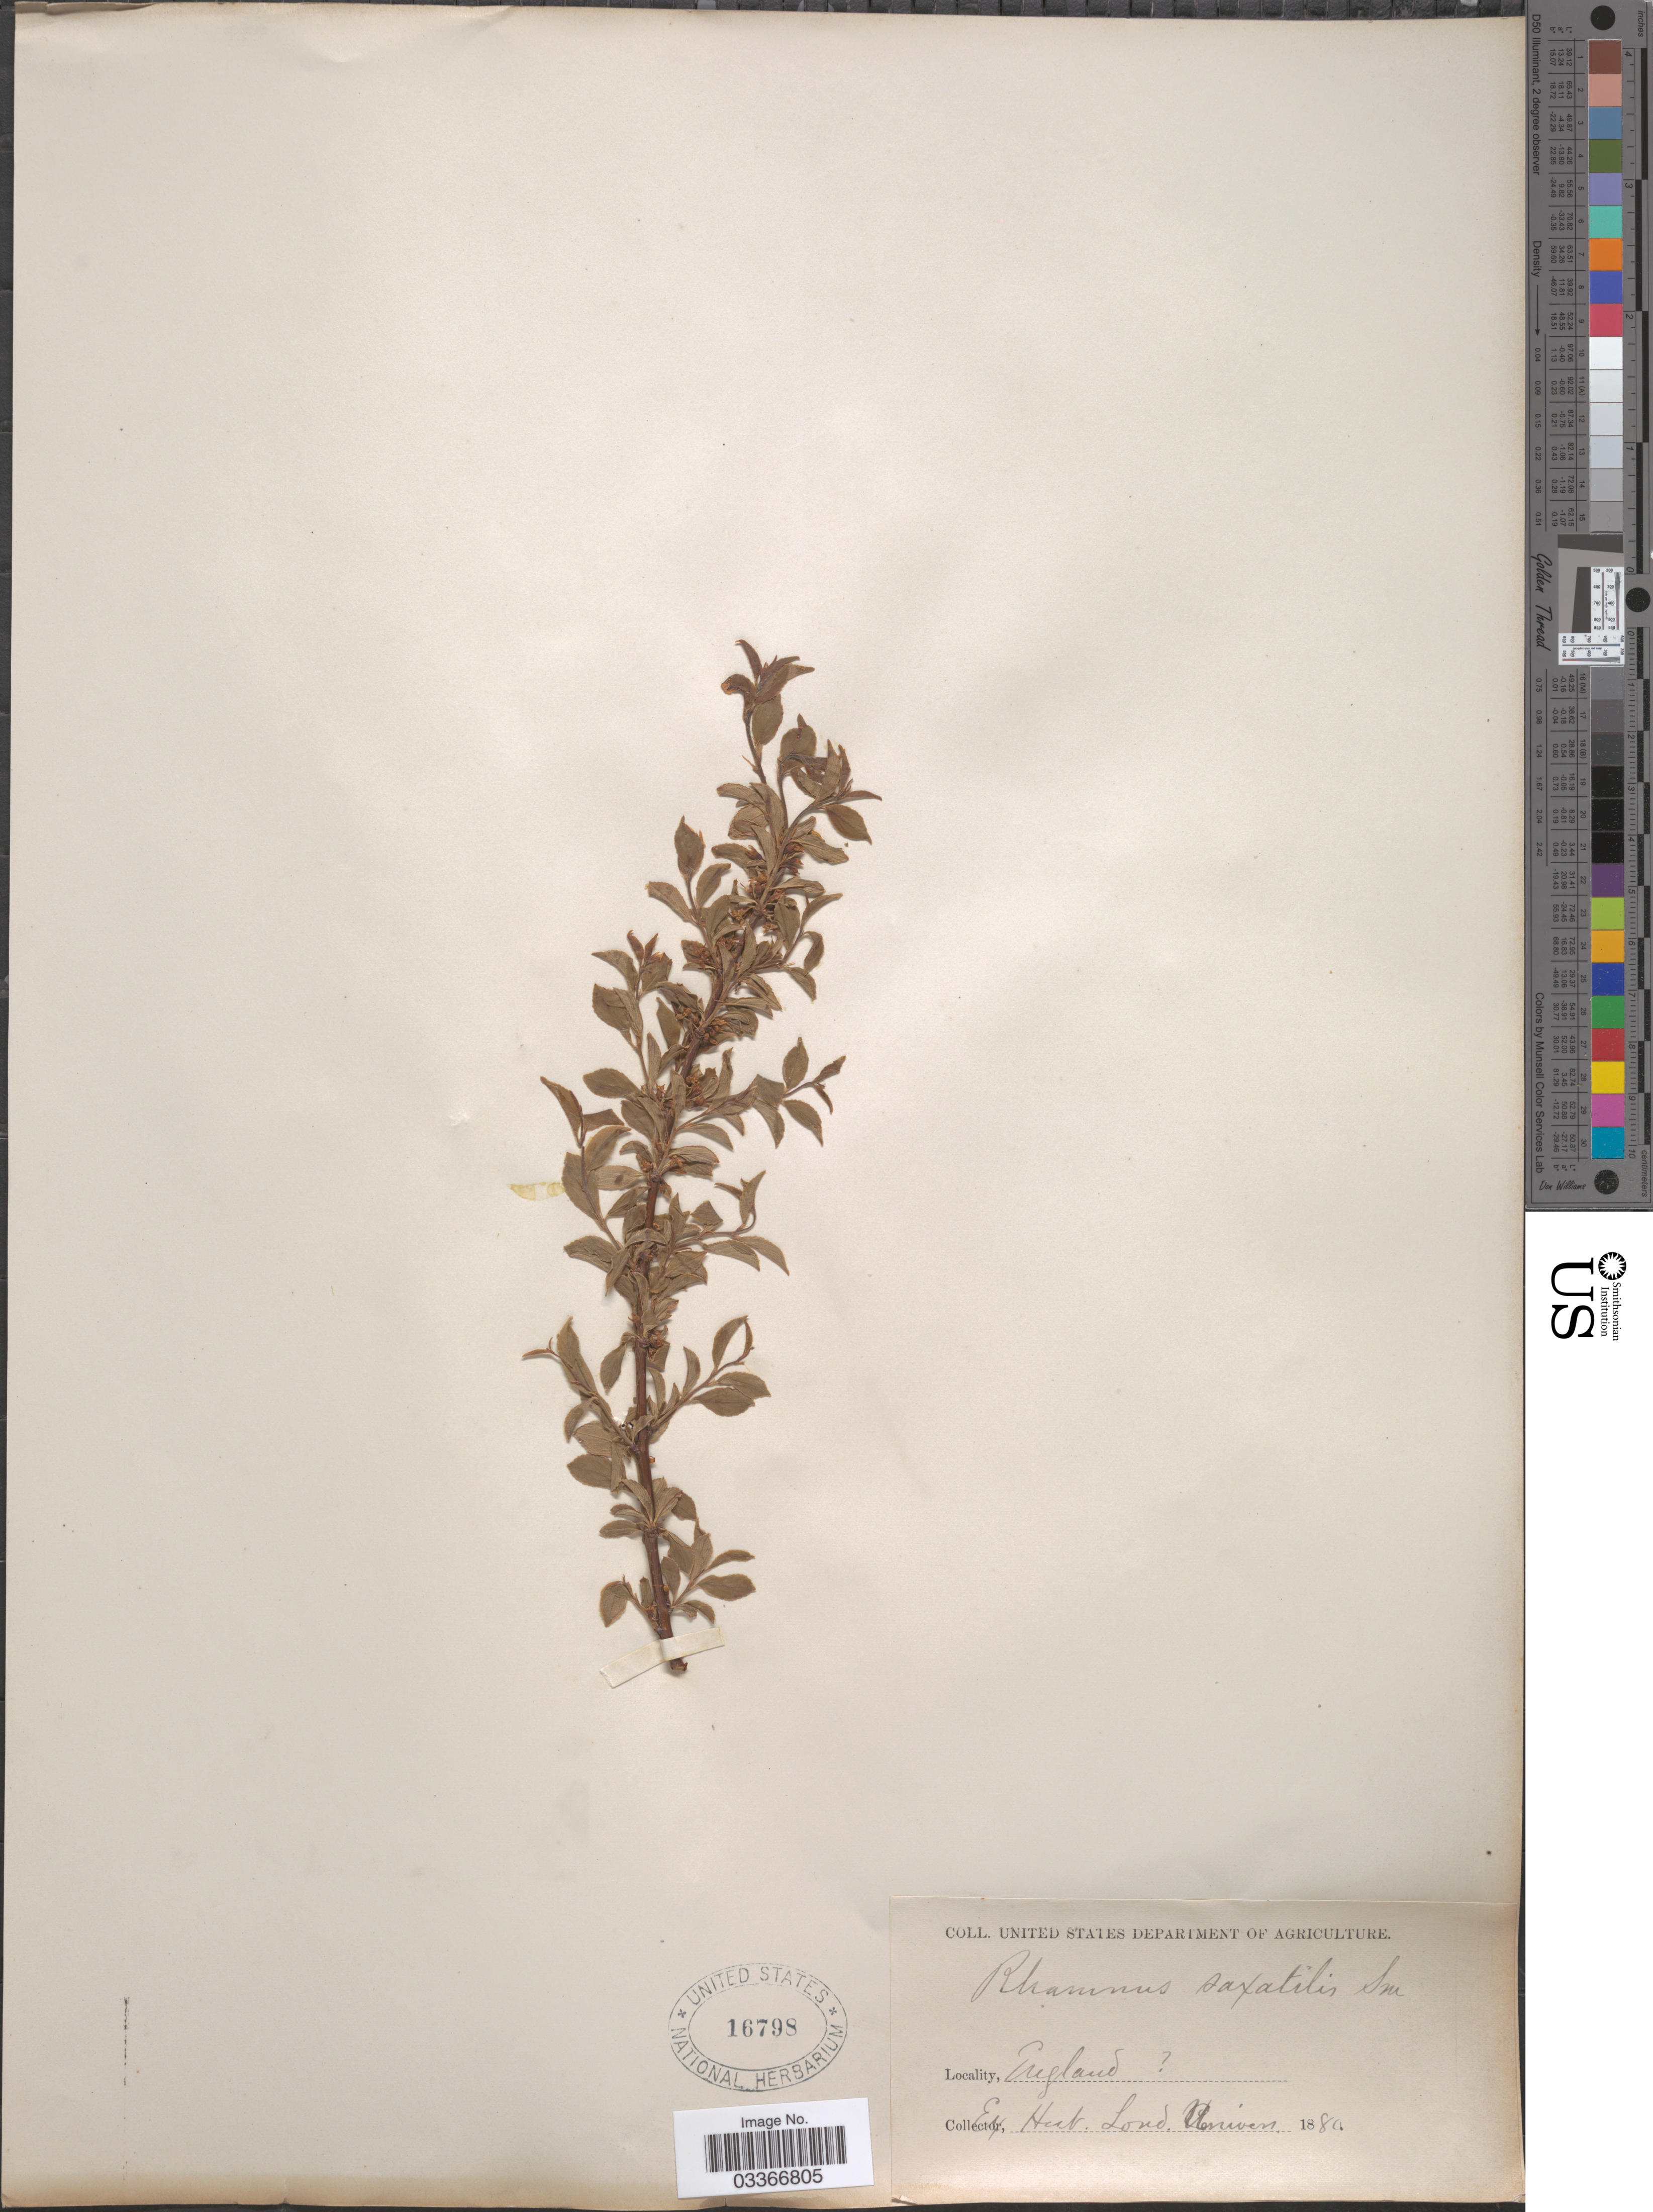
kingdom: Plantae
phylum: Tracheophyta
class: Magnoliopsida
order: Rosales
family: Rhamnaceae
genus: Rhamnus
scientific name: Rhamnus saxatilis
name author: Jacq.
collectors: Lond. Univ.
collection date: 1880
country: United Kingdom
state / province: England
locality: England [unsure placement]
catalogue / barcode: US 16798